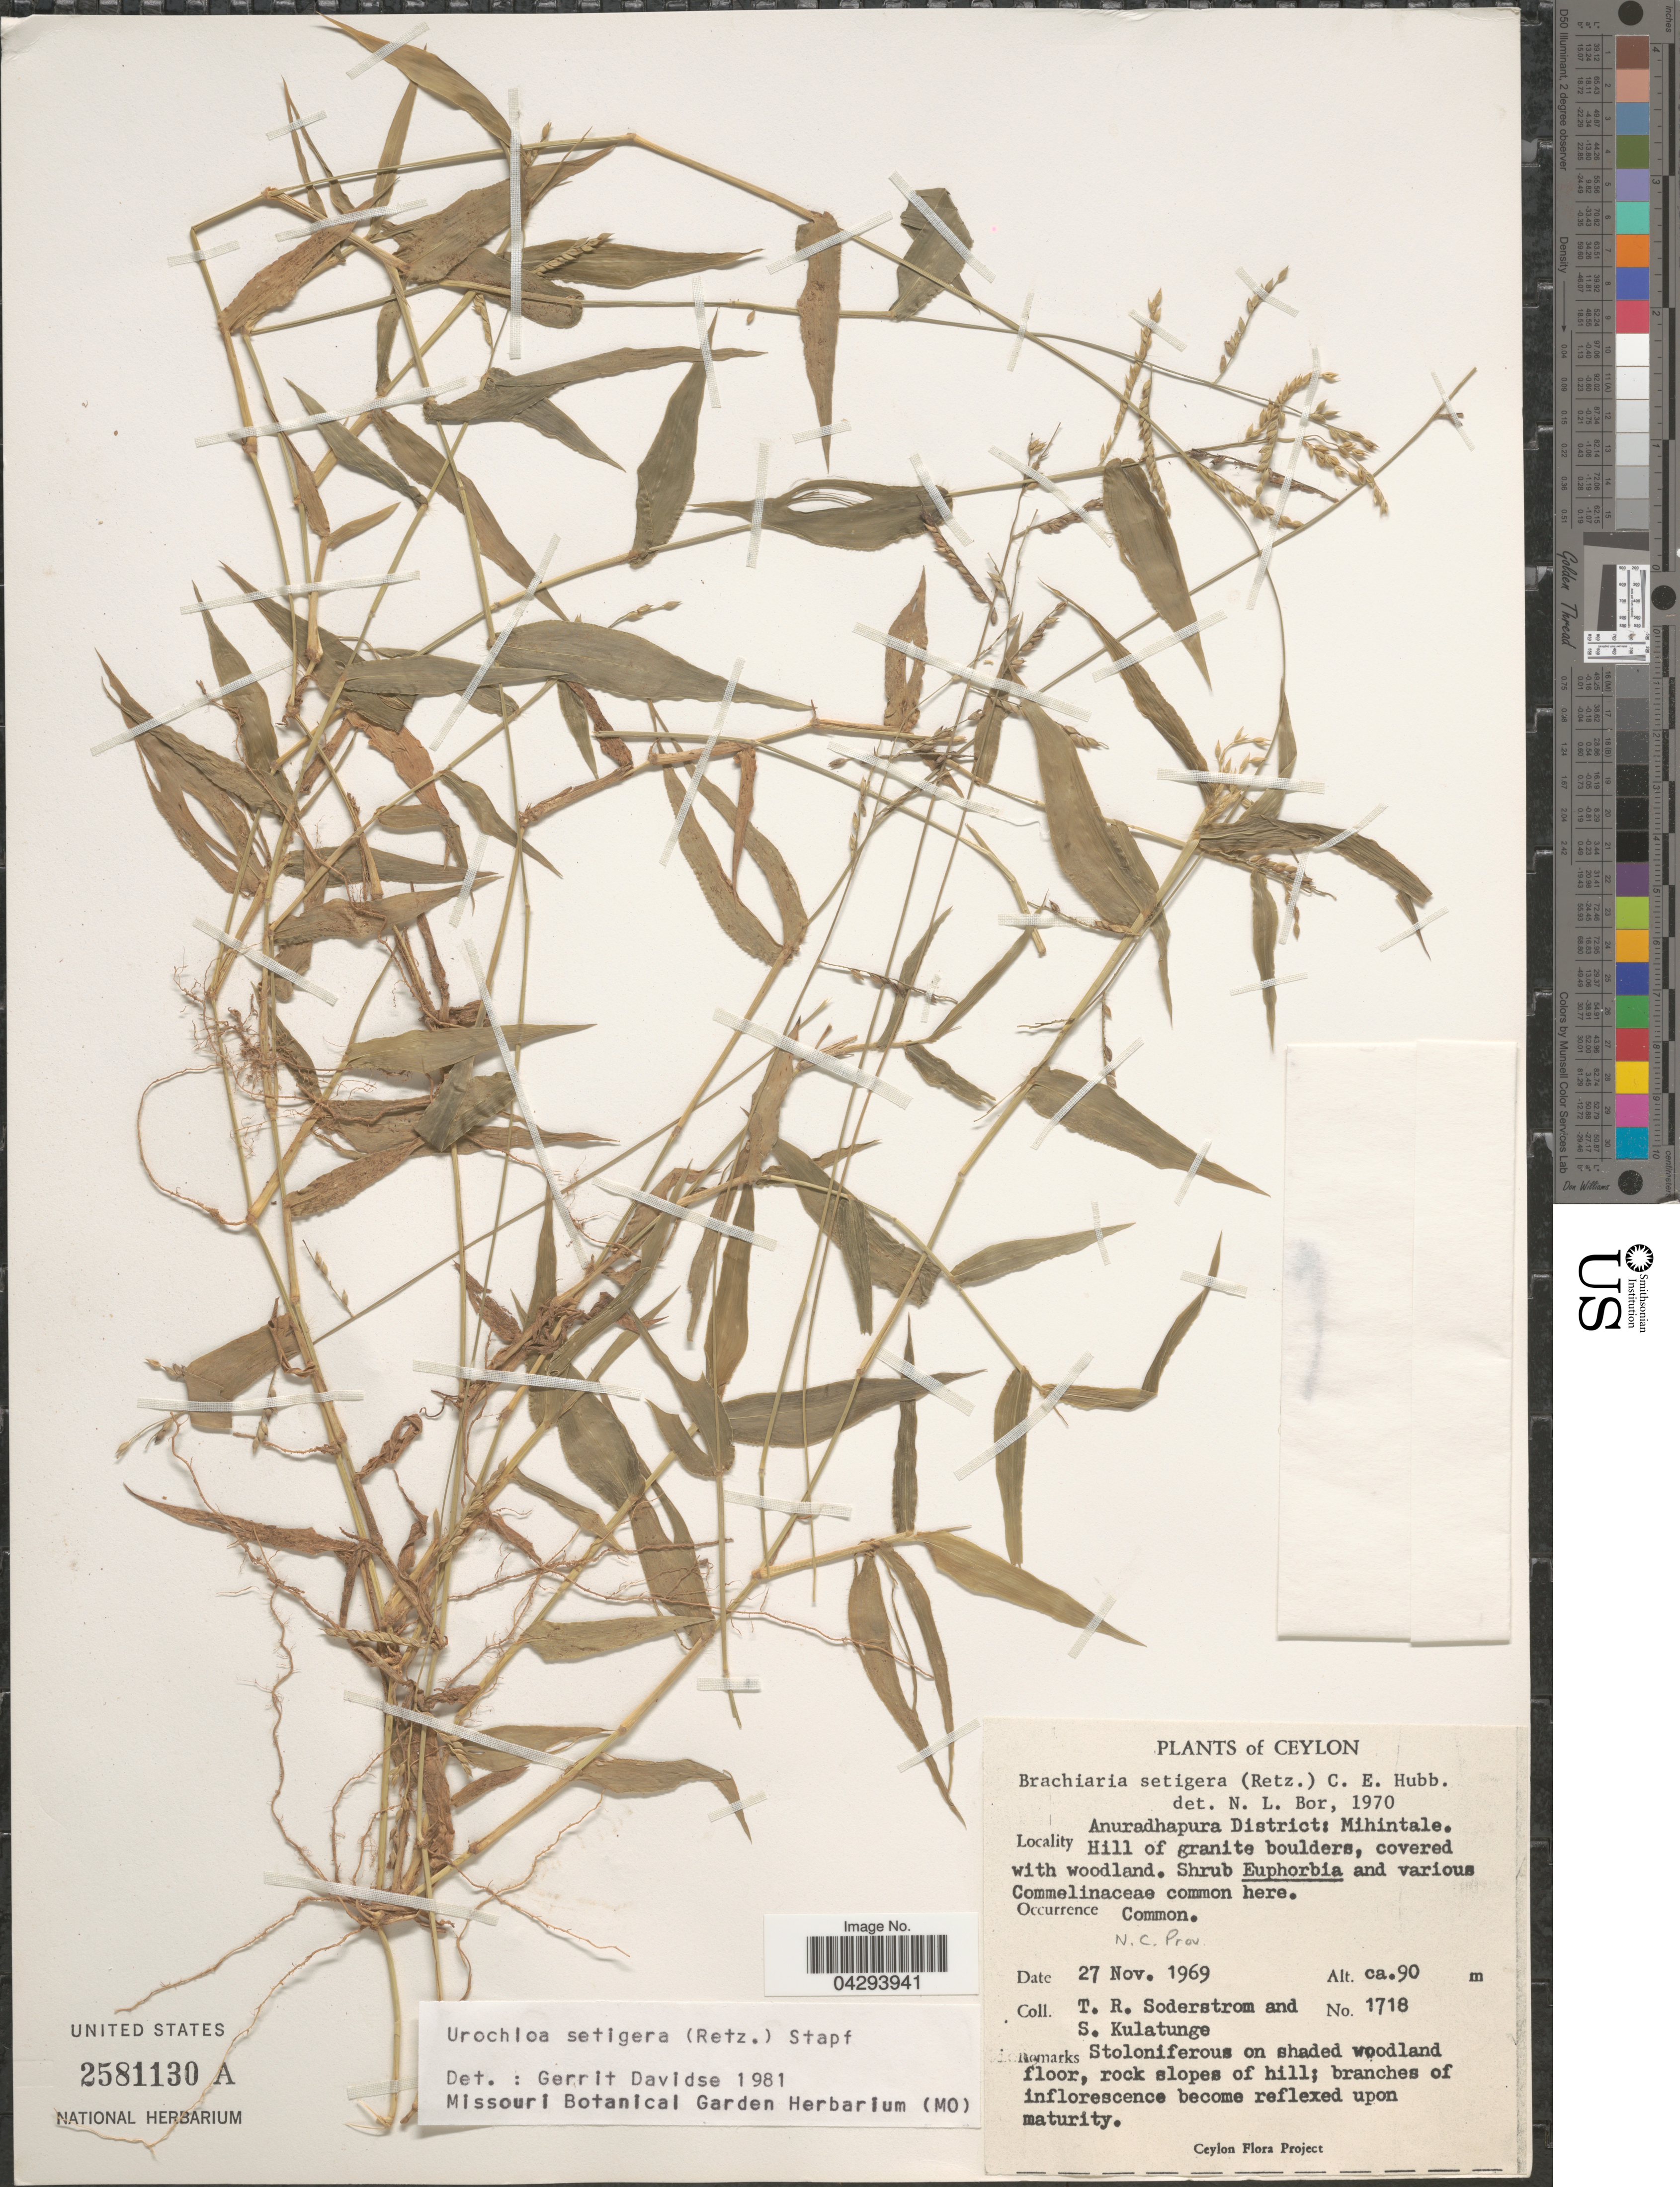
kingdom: Plantae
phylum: Tracheophyta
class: Liliopsida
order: Poales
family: Poaceae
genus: Urochloa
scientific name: Urochloa setigera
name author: (Retz.) Stapf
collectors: T. R. Soderstrom & S. Kulatunge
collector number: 1718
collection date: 1969-12-27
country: Sri Lanka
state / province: North Central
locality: Ceylon. Anuradhapura District: Mihintale.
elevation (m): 90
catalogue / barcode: US 2581130A